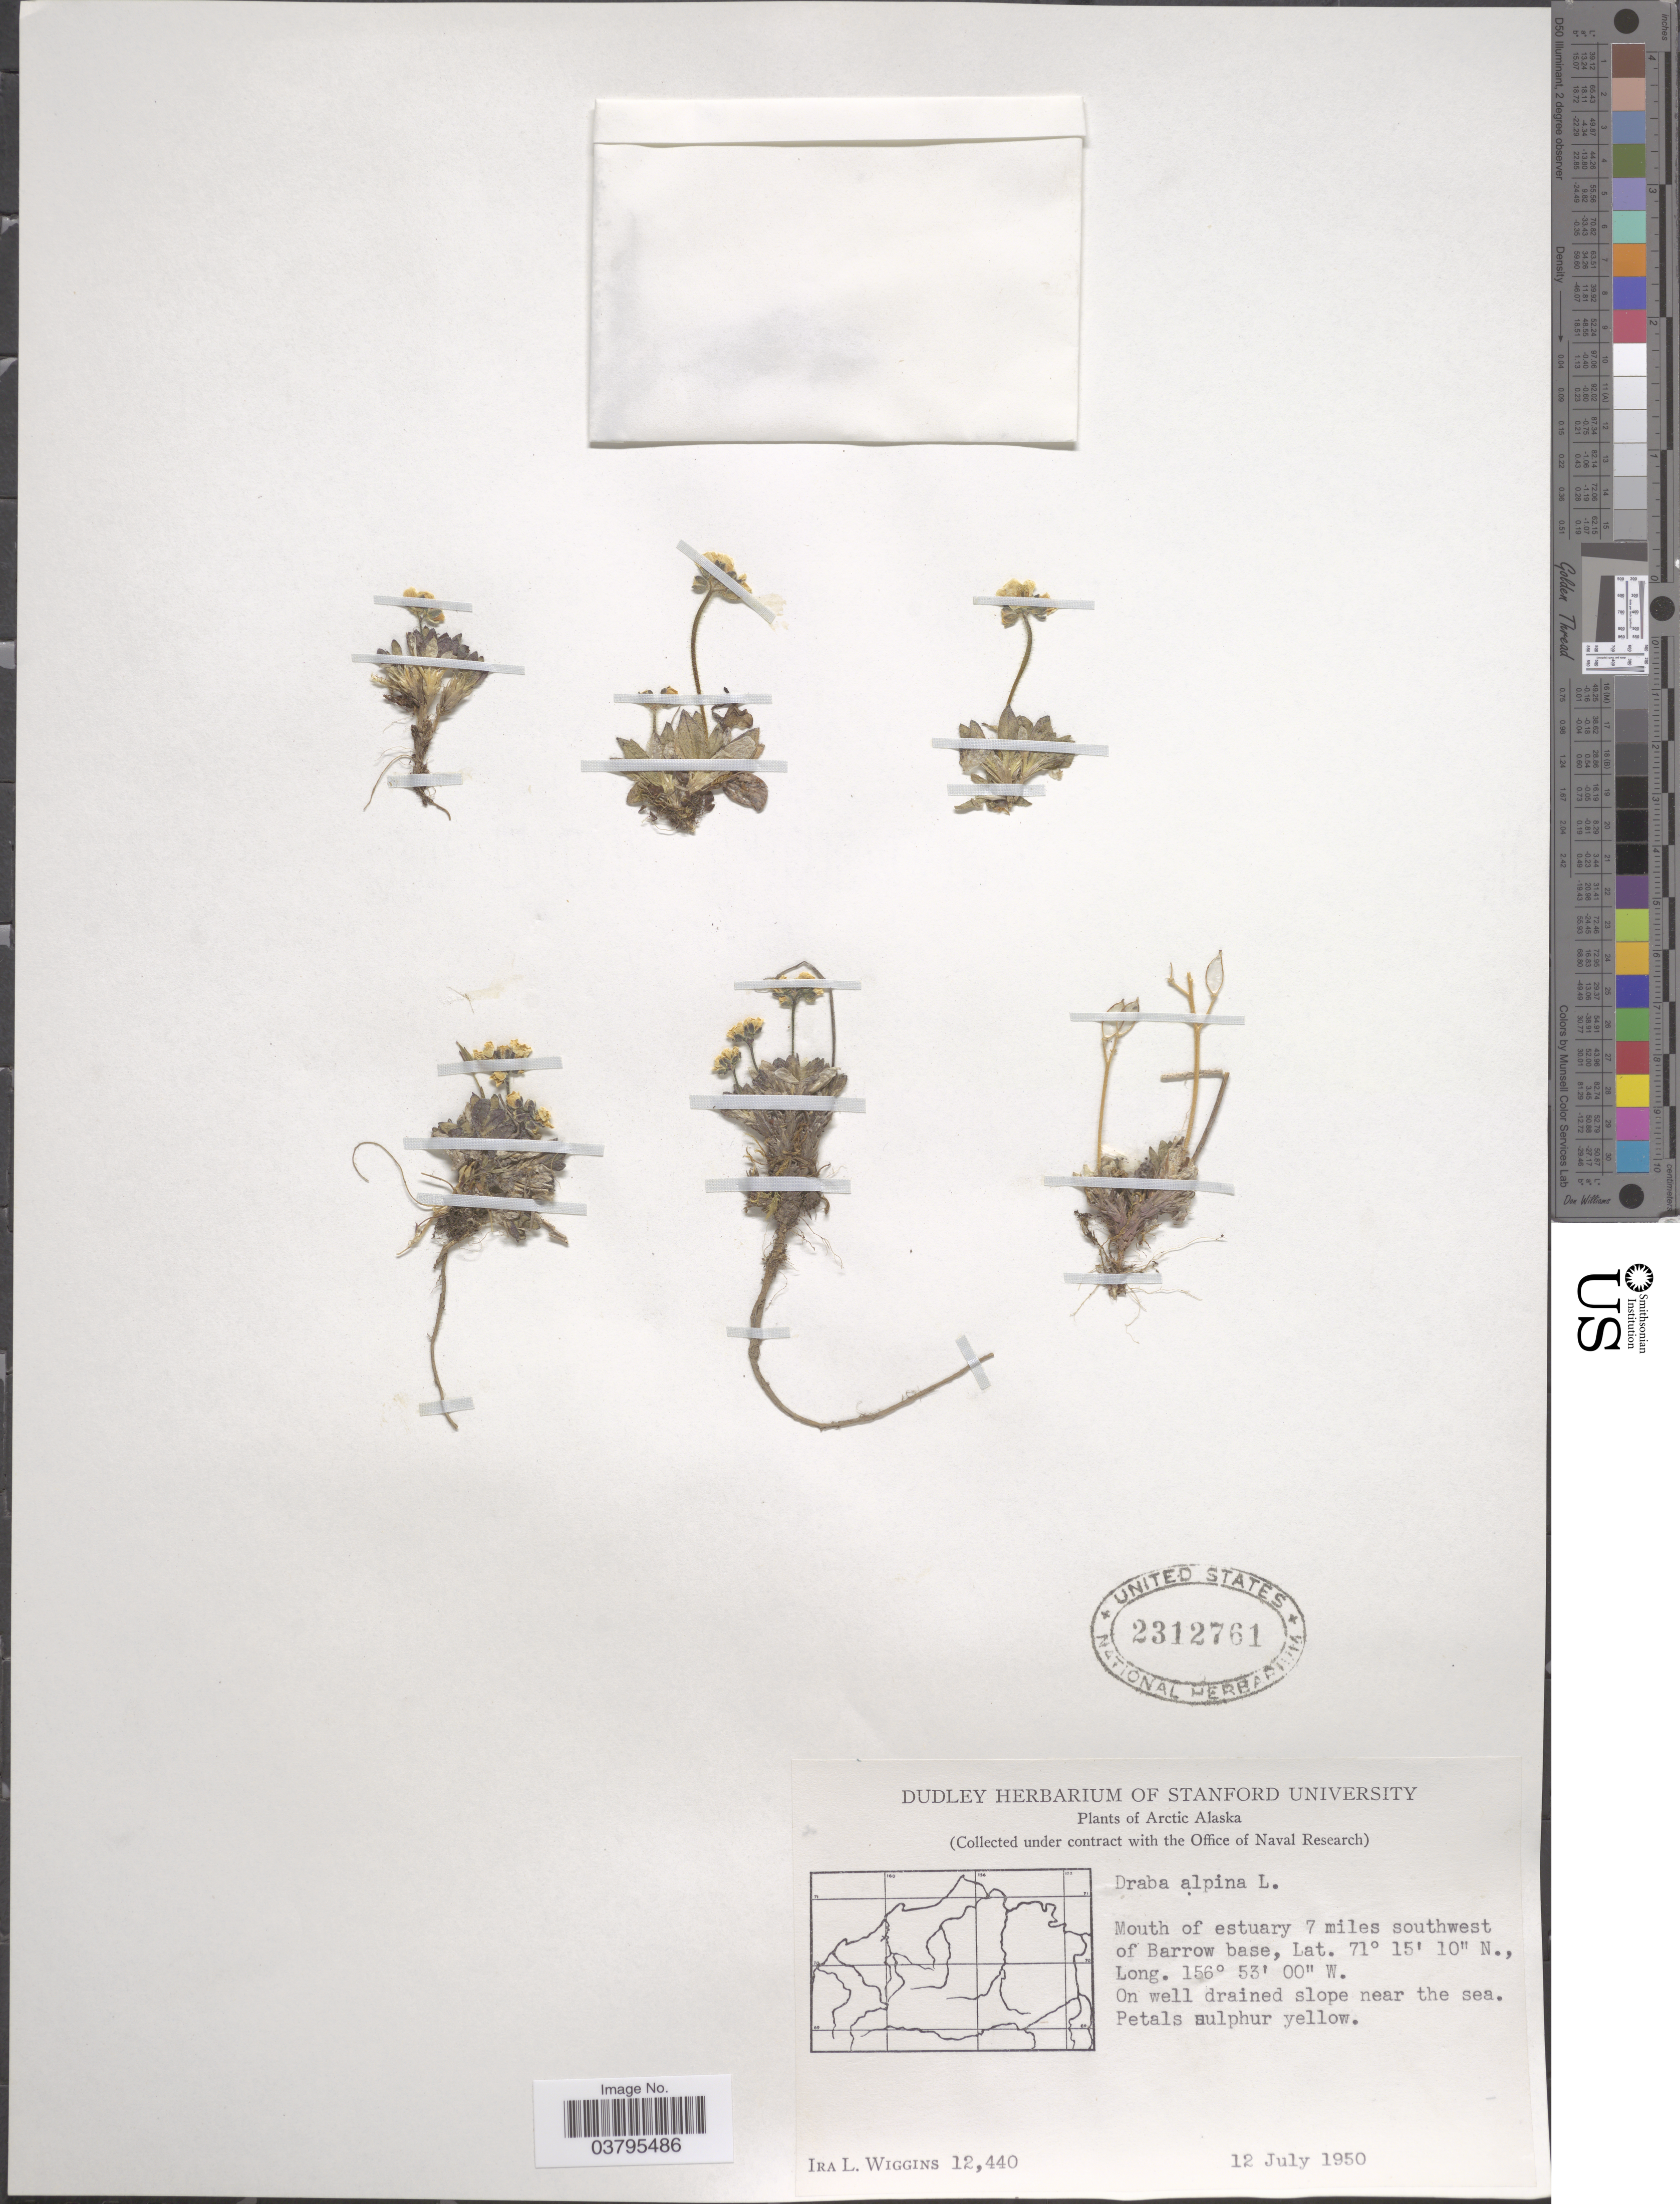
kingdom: Plantae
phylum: Tracheophyta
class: Magnoliopsida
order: Brassicales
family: Brassicaceae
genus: Draba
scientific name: Draba alpina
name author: L.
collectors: I. L. Wiggins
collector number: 12440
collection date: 1950-07-12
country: United States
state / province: Alaska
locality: Arctic Alaska. Mouth of estuary 7 miles southwest of Barrow base. On well drained slope near the sea.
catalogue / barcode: US 2312761